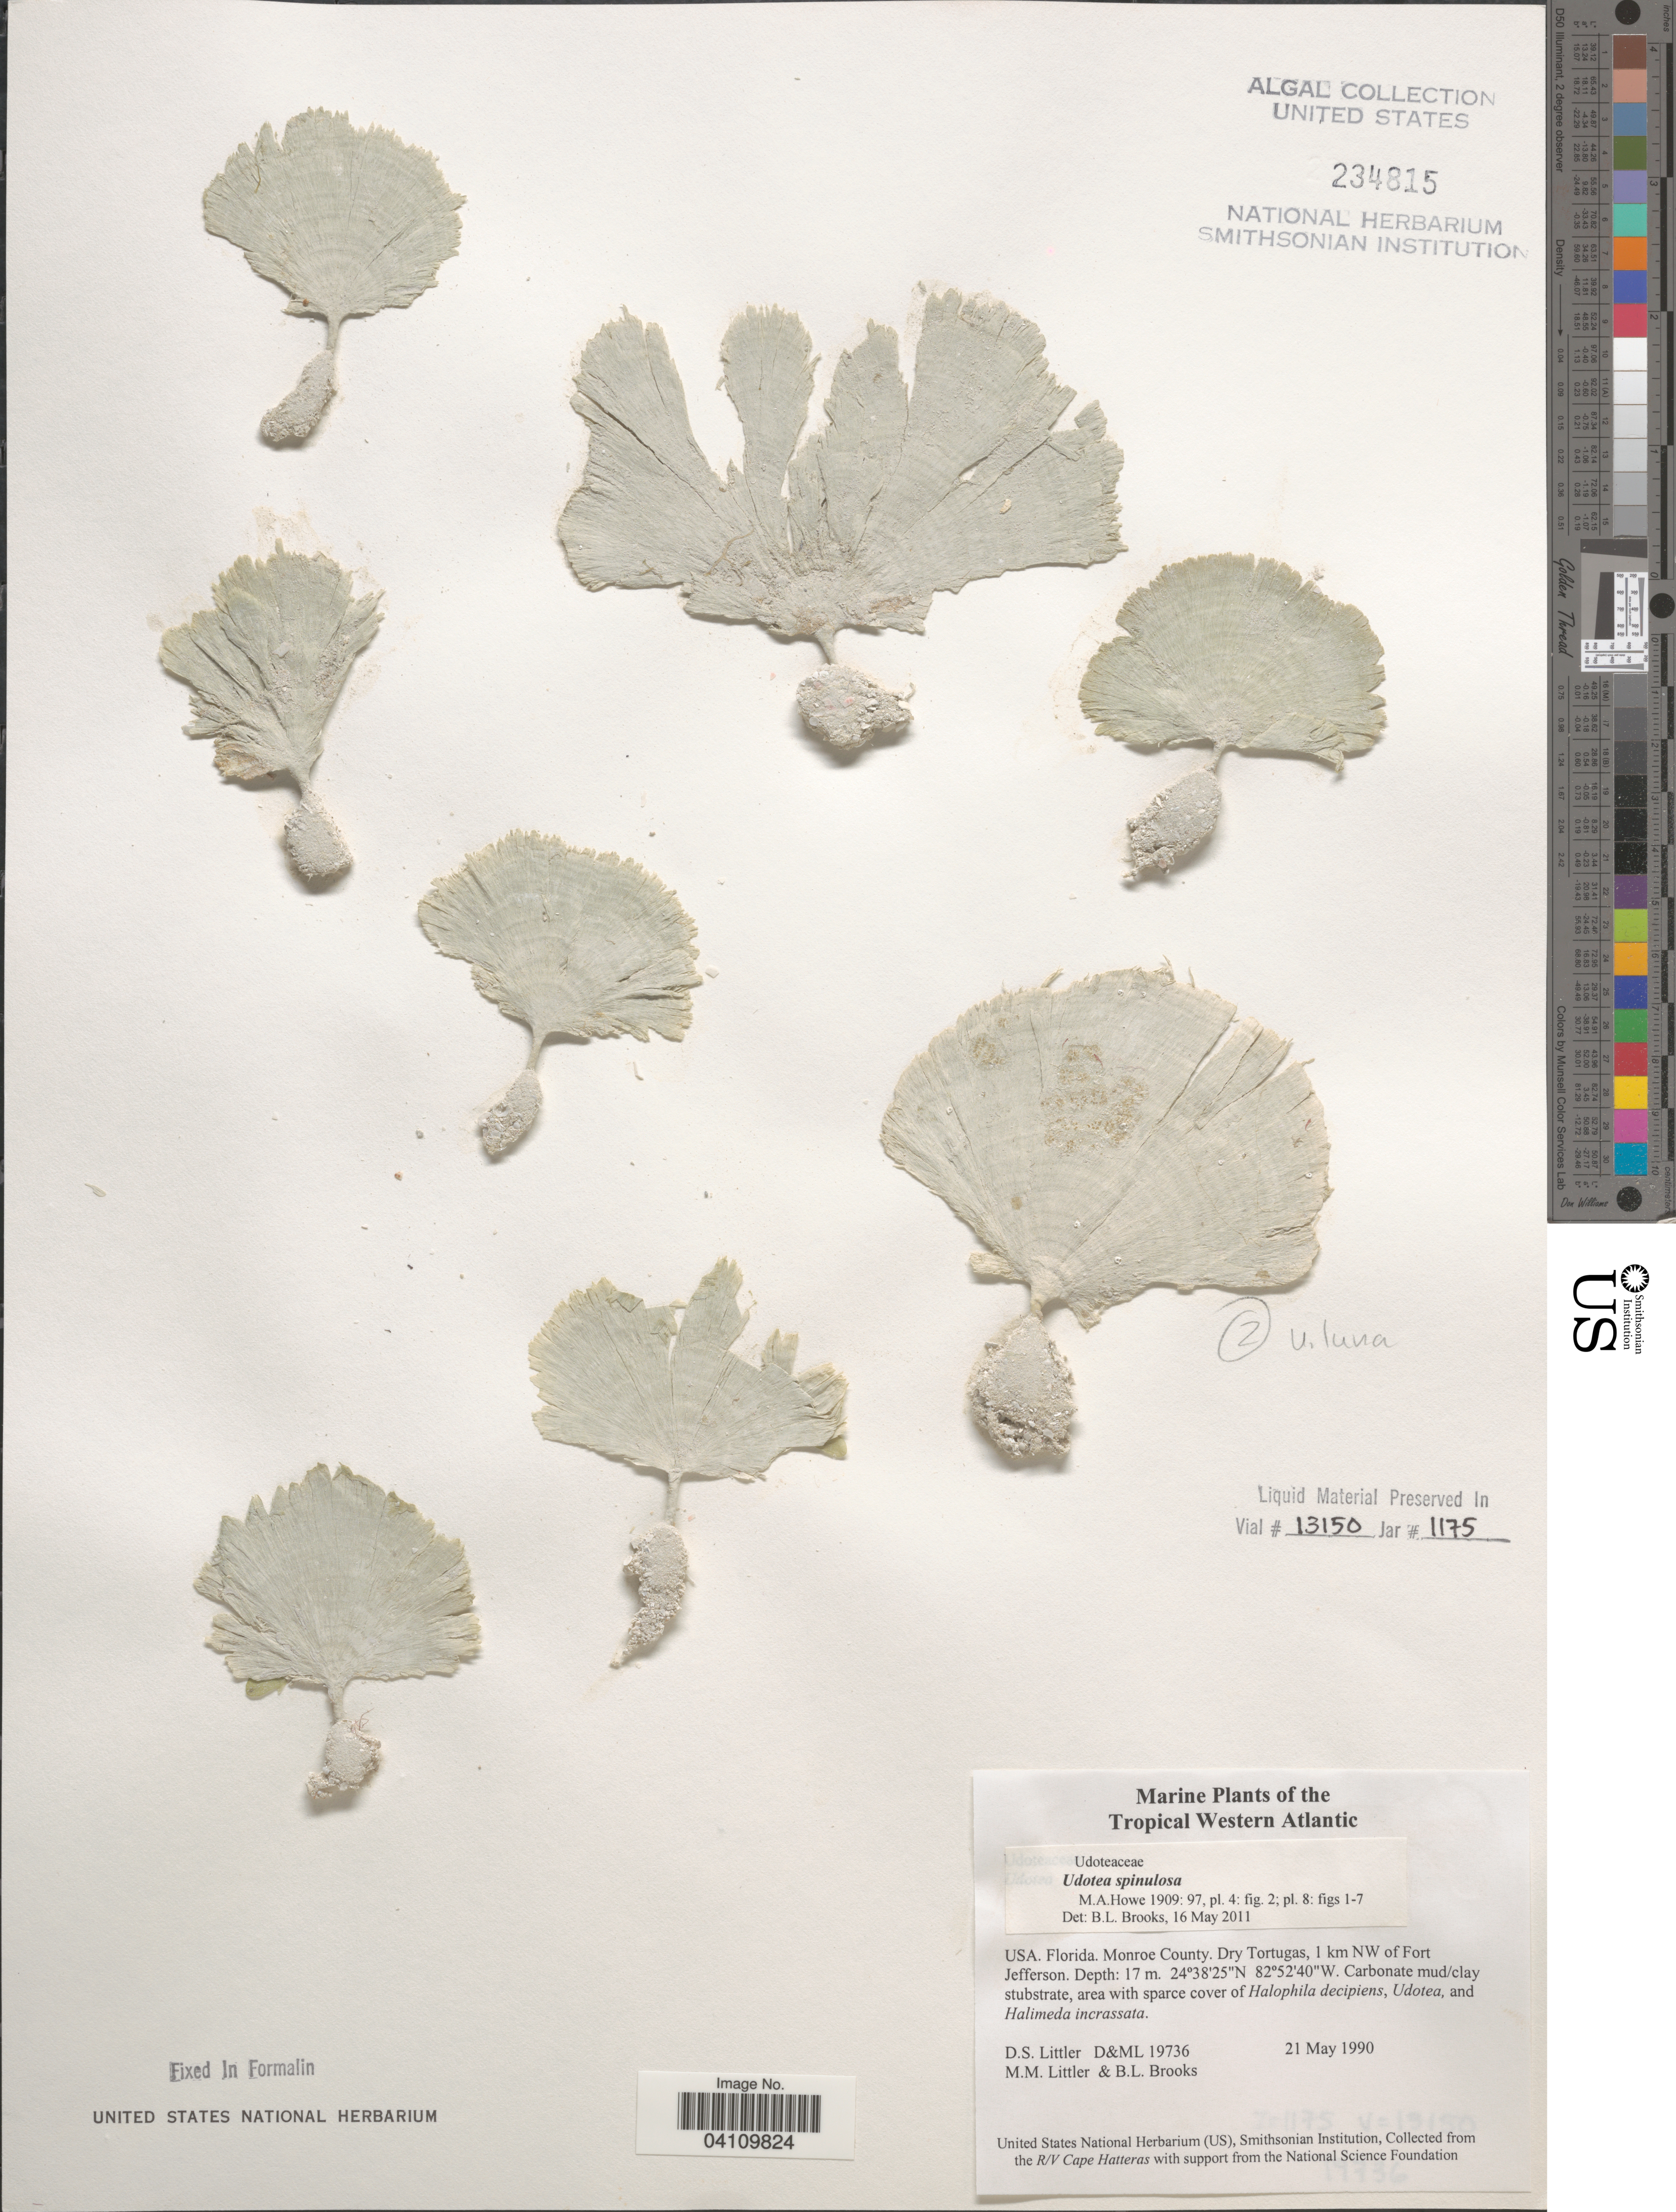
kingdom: Plantae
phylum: Chlorophyta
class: Ulvophyceae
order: Bryopsidales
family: Udoteaceae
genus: Udotea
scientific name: Udotea spinulosa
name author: M. Howe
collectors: D. S. Littler & B. Brooks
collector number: D&ML 19736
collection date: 1990-05-21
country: United States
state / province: Florida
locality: Tropical Western Atlantic. Monroe County. Dry Tortugas, 1 km NW of Fort Jefferson.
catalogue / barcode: US 234815